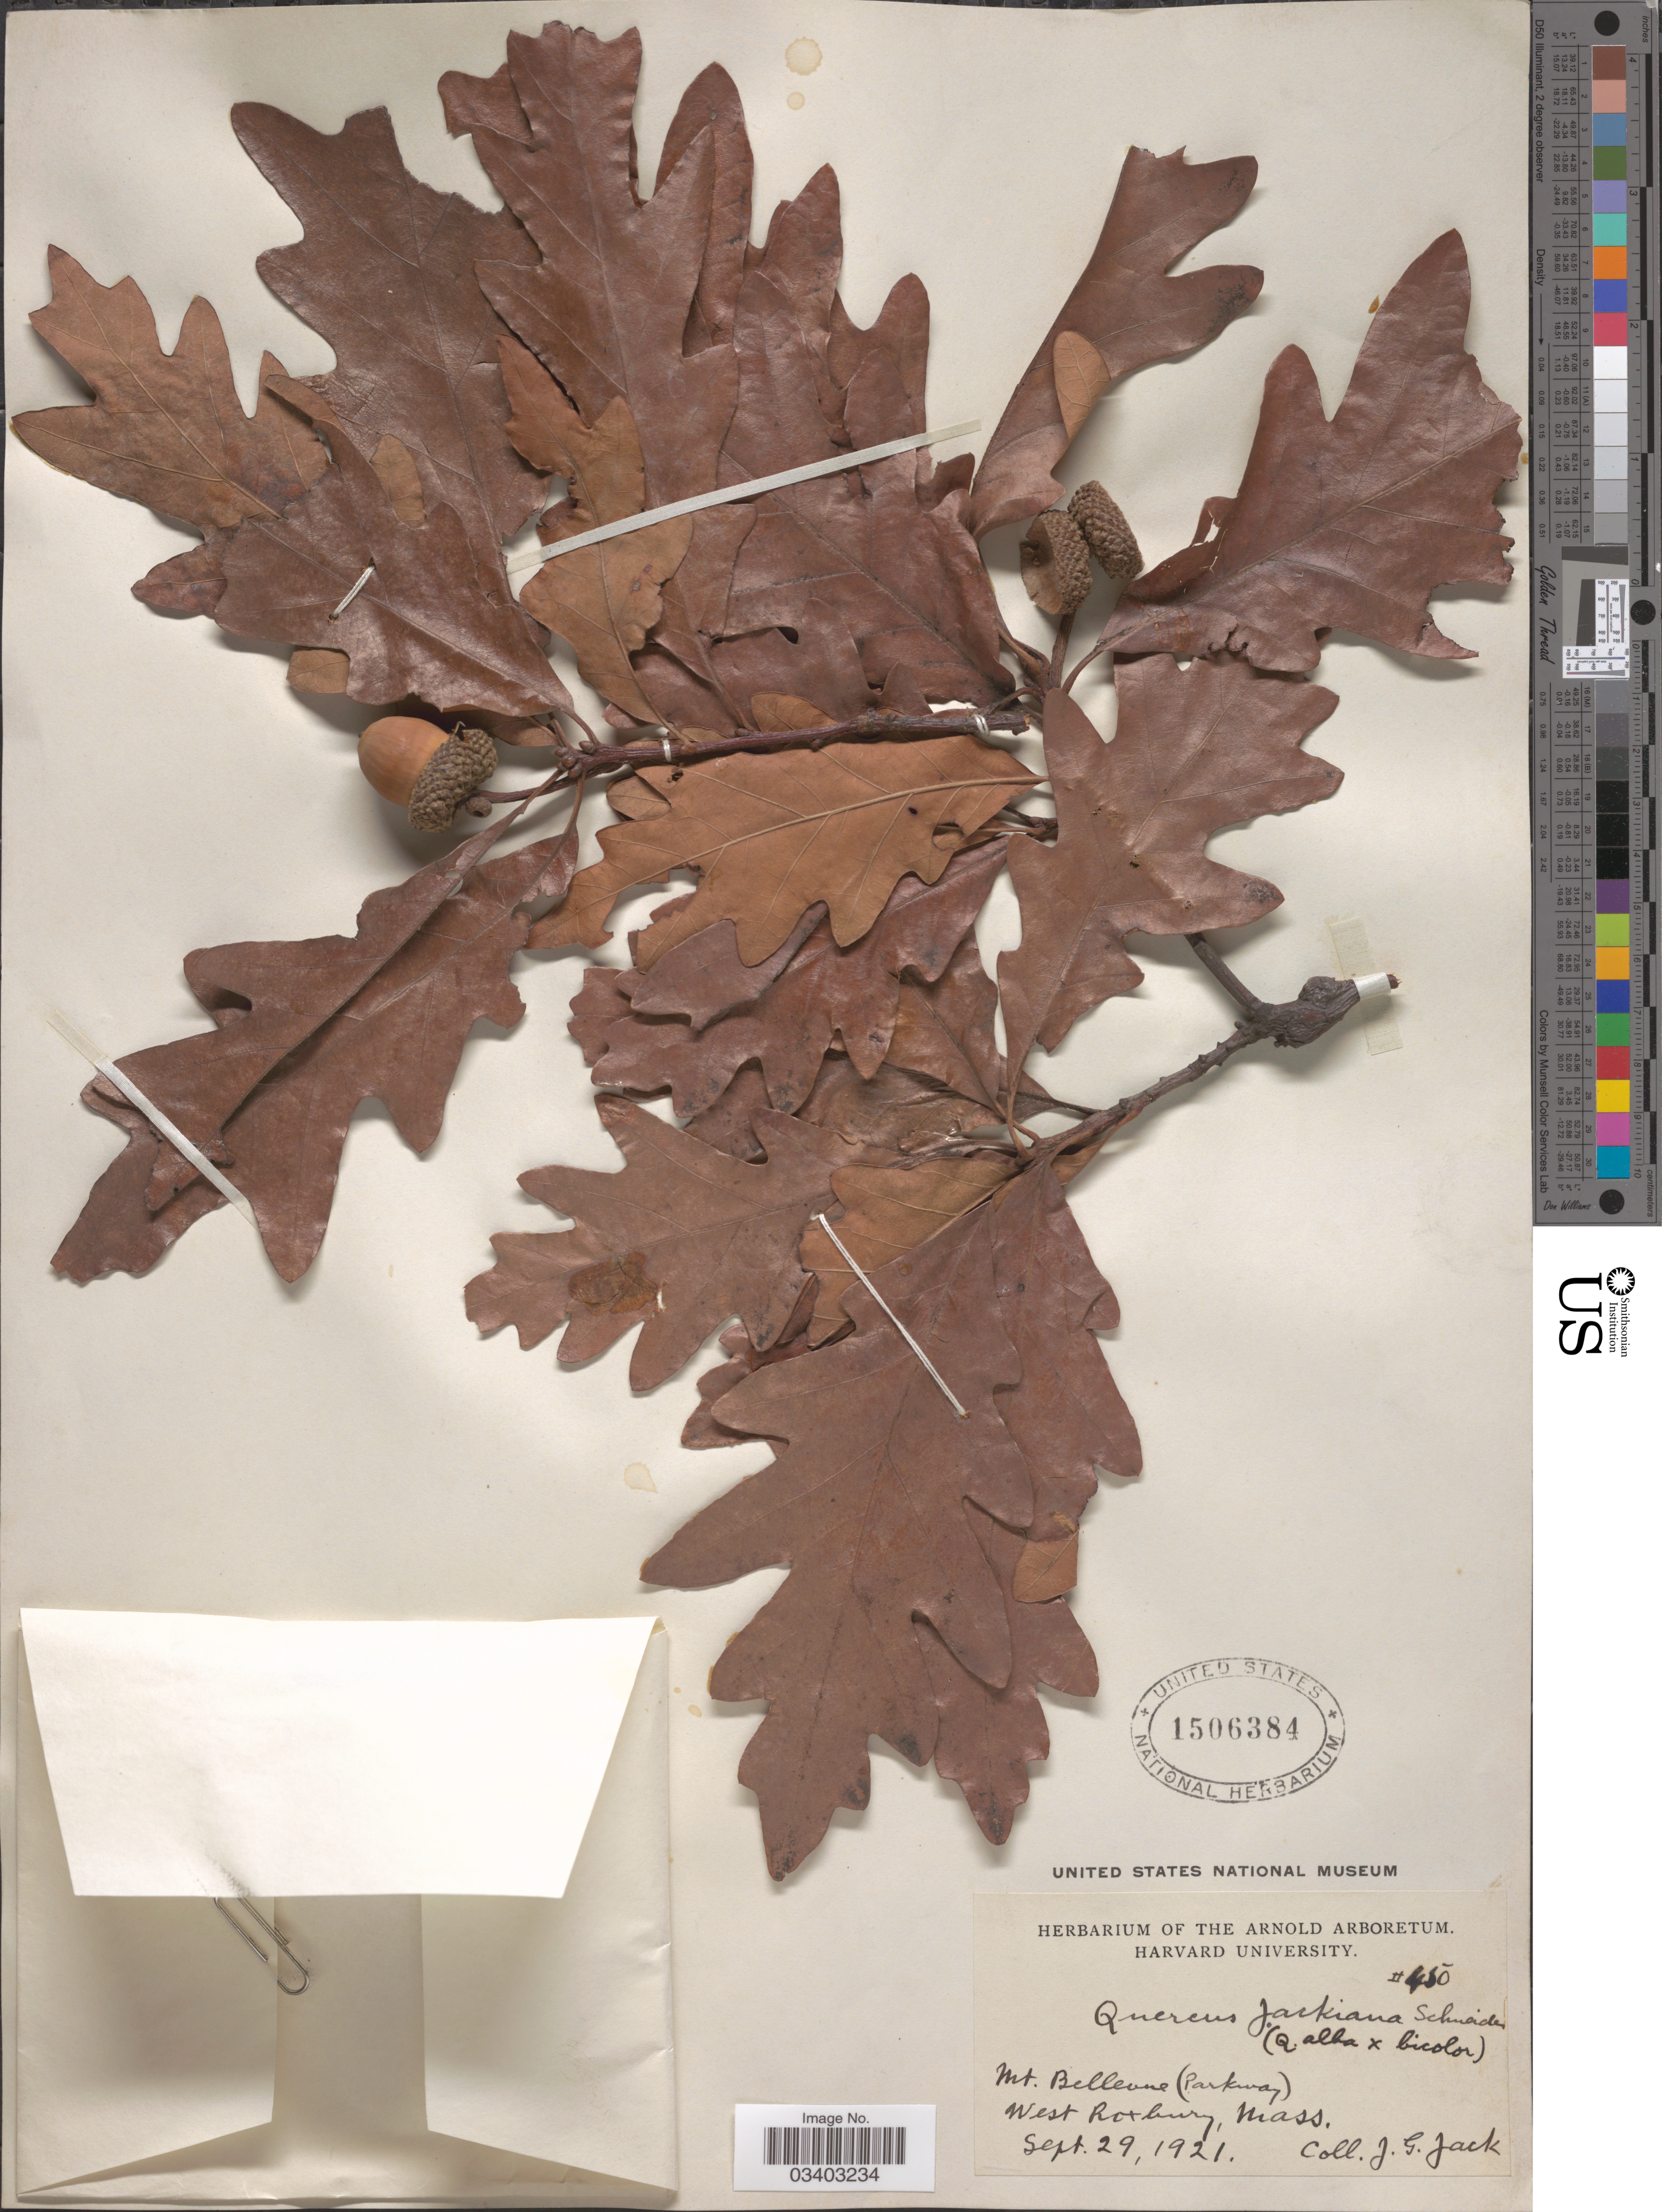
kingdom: Plantae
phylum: Tracheophyta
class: Magnoliopsida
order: Fagales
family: Fagaceae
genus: Quercus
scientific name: Quercus alba x Q. bicolor Willd.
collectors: J. G. Jack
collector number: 450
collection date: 1921-09-29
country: United States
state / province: Massachusetts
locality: Mt. Bellevue (Parkway) West Roxbury.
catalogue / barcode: US 1506384